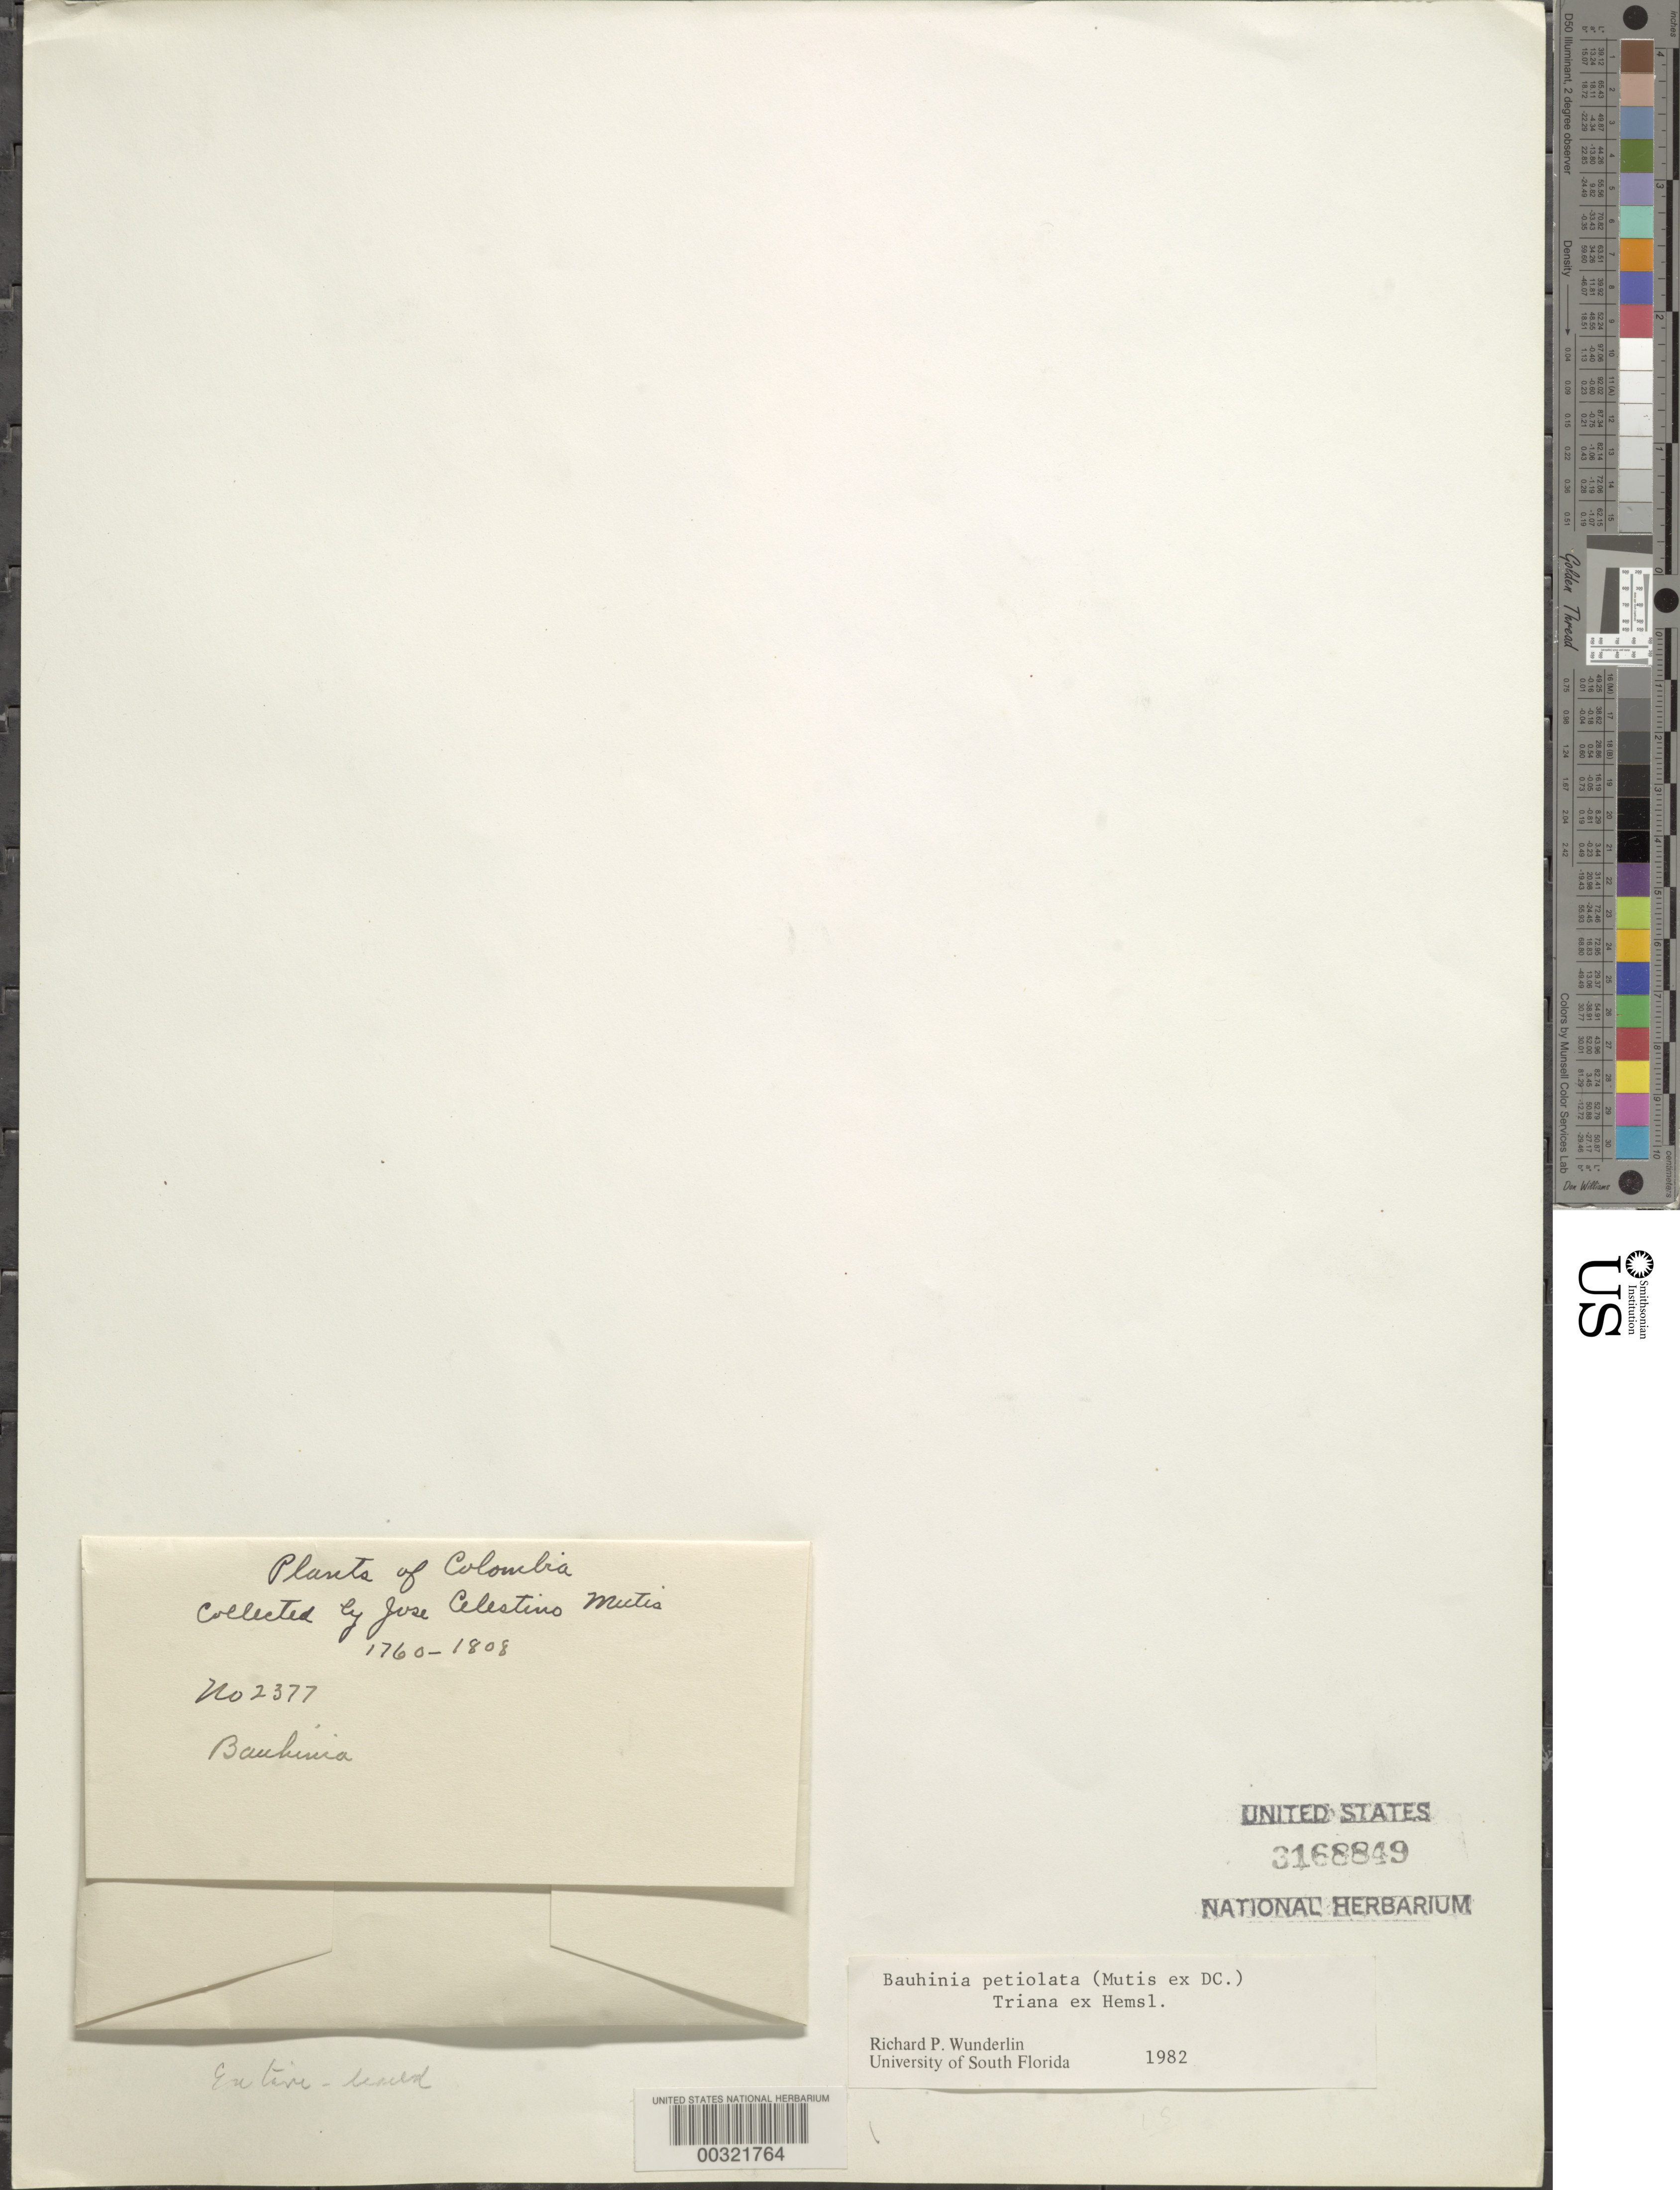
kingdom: Plantae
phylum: Tracheophyta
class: Magnoliopsida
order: Fabales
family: Fabaceae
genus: Bauhinia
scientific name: Bauhinia petiolata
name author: (S. Mutis ex DC.) Triana ex Hook.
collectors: J. C. B. Mutis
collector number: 2377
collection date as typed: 1760 to -- -- 1808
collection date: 1760/1808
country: Colombia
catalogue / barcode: US 3168849